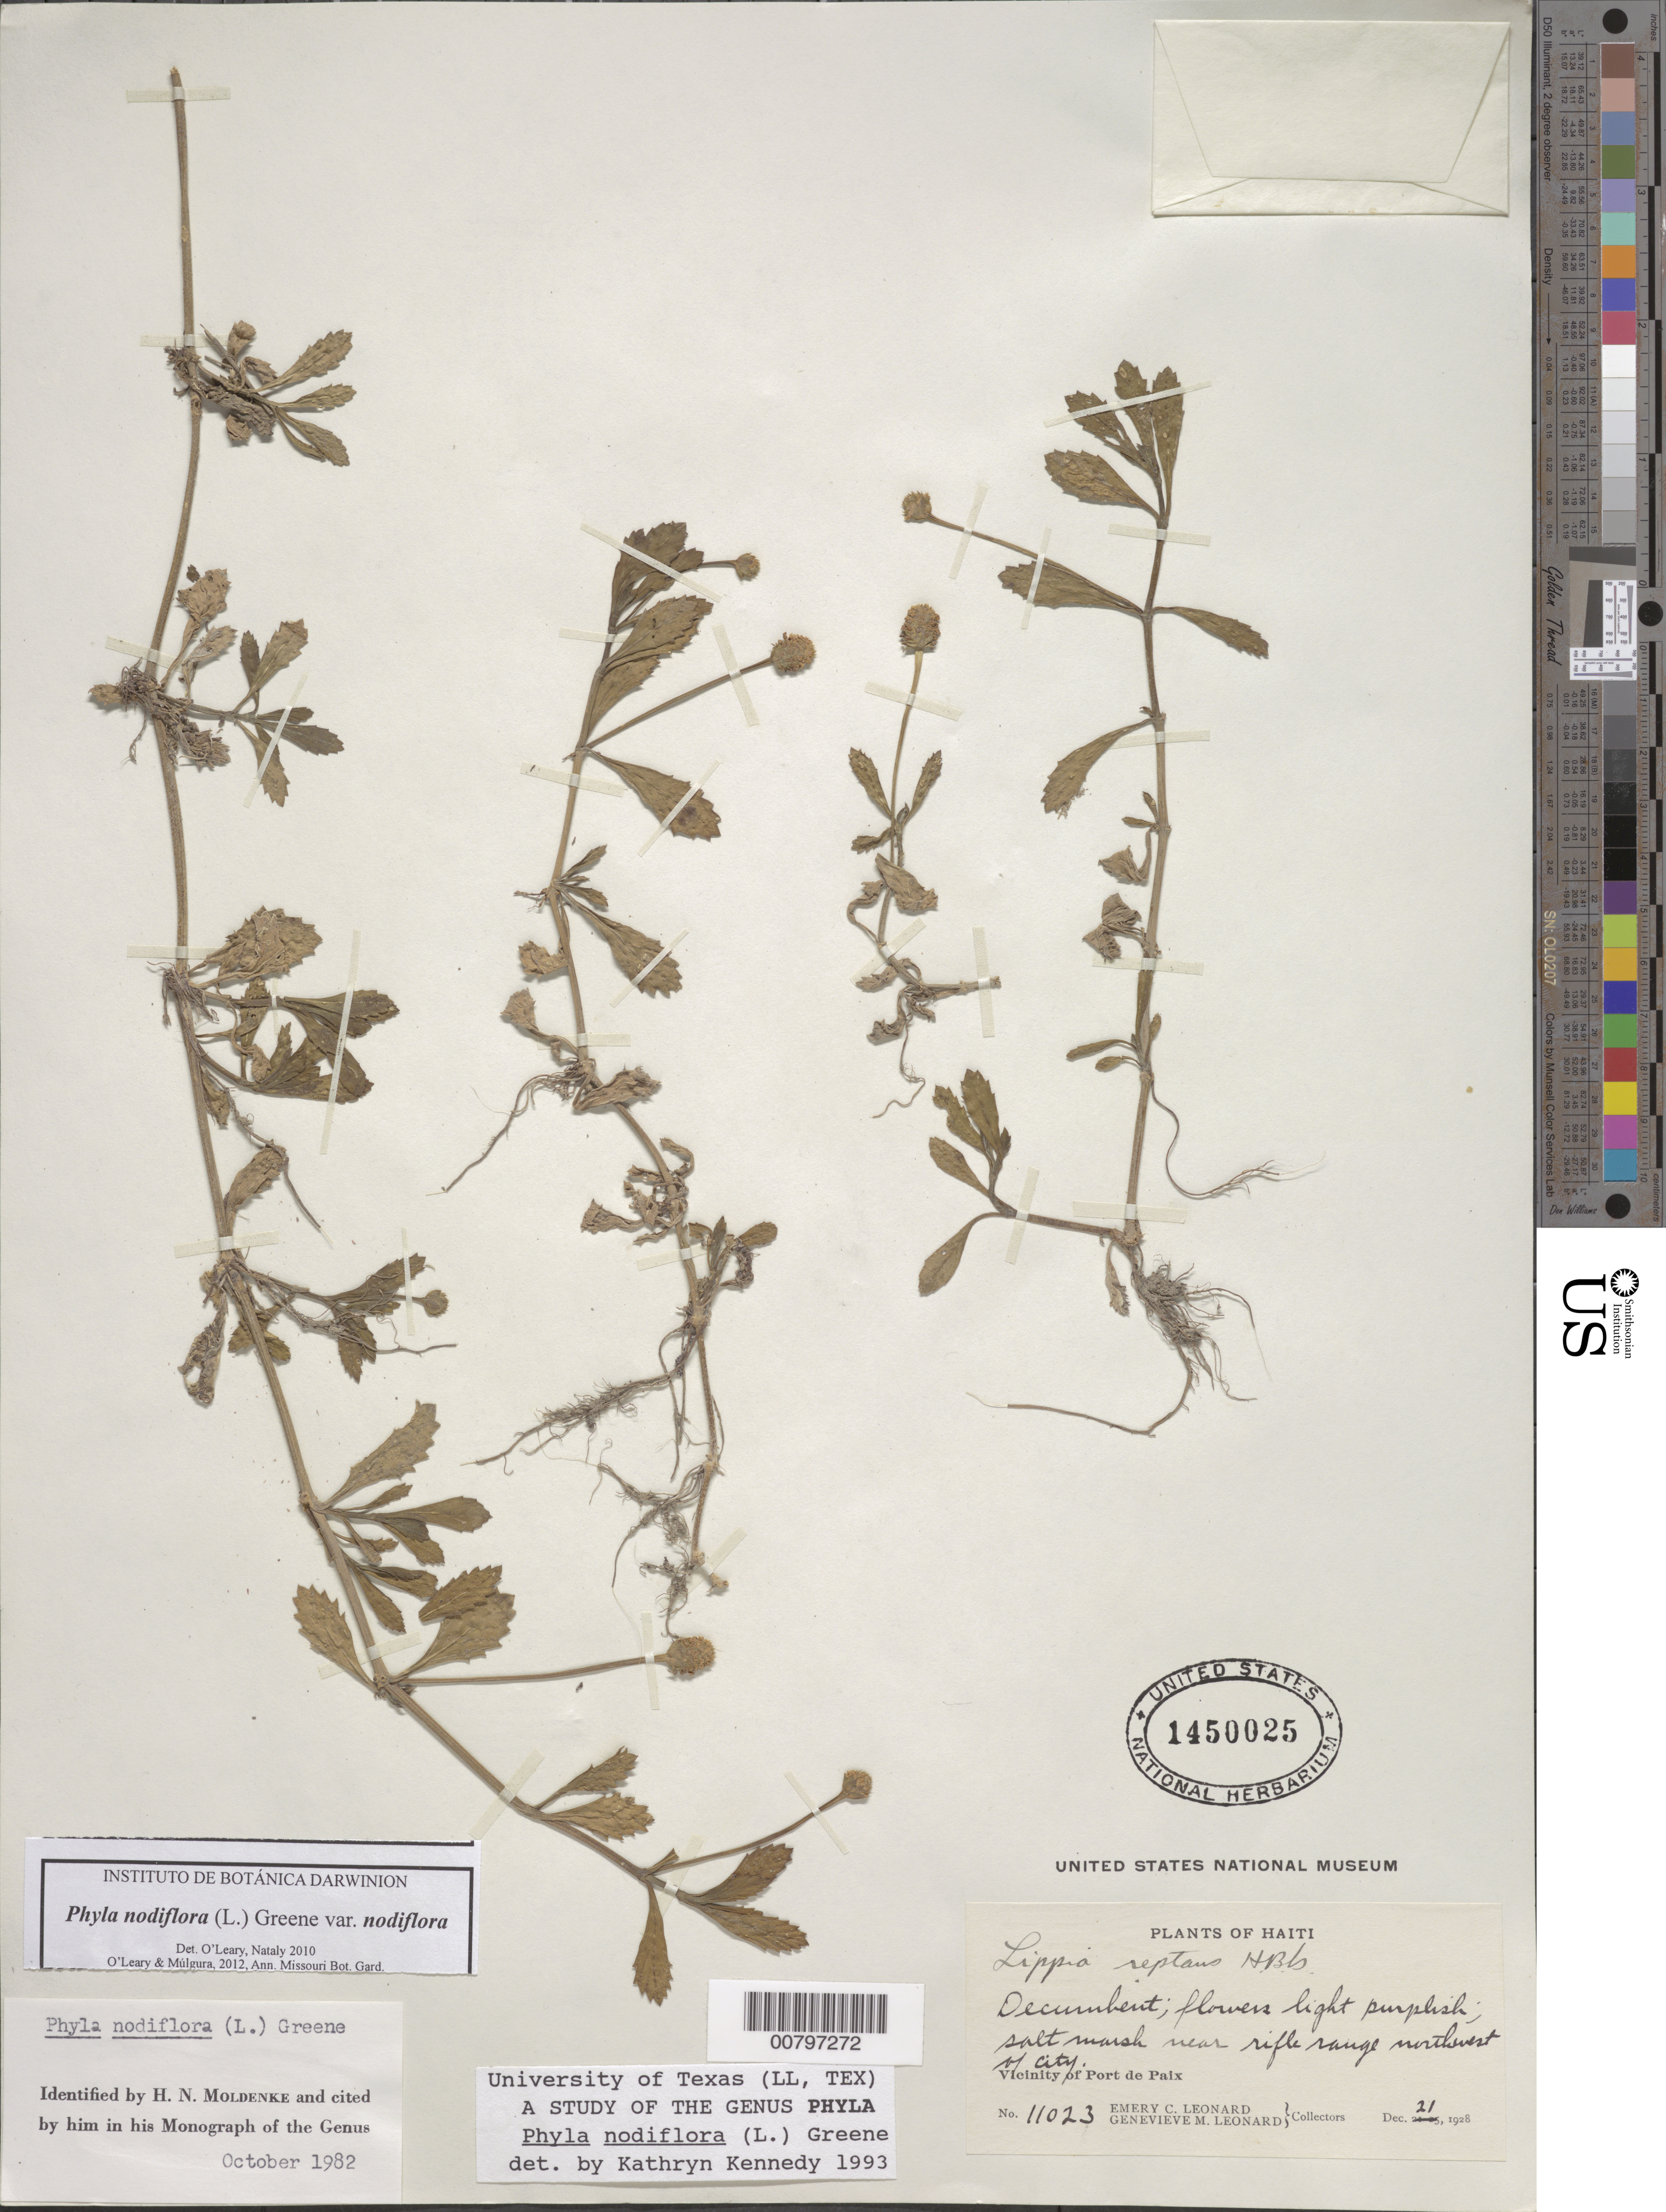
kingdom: Plantae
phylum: Tracheophyta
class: Magnoliopsida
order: Lamiales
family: Verbenaceae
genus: Phyla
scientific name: Phyla nodiflora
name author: (L.) Greene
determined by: Kennedy, K.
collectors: E. C. Leonard & G. M. Leonard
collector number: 11023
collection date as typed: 21 Dec 1928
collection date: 1928-12-21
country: Haiti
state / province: Nord-Ouest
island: Hispaniola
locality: Vicinity of Port de Paix, near rifle range NW of city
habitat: Soft marsh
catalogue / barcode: US 1450025